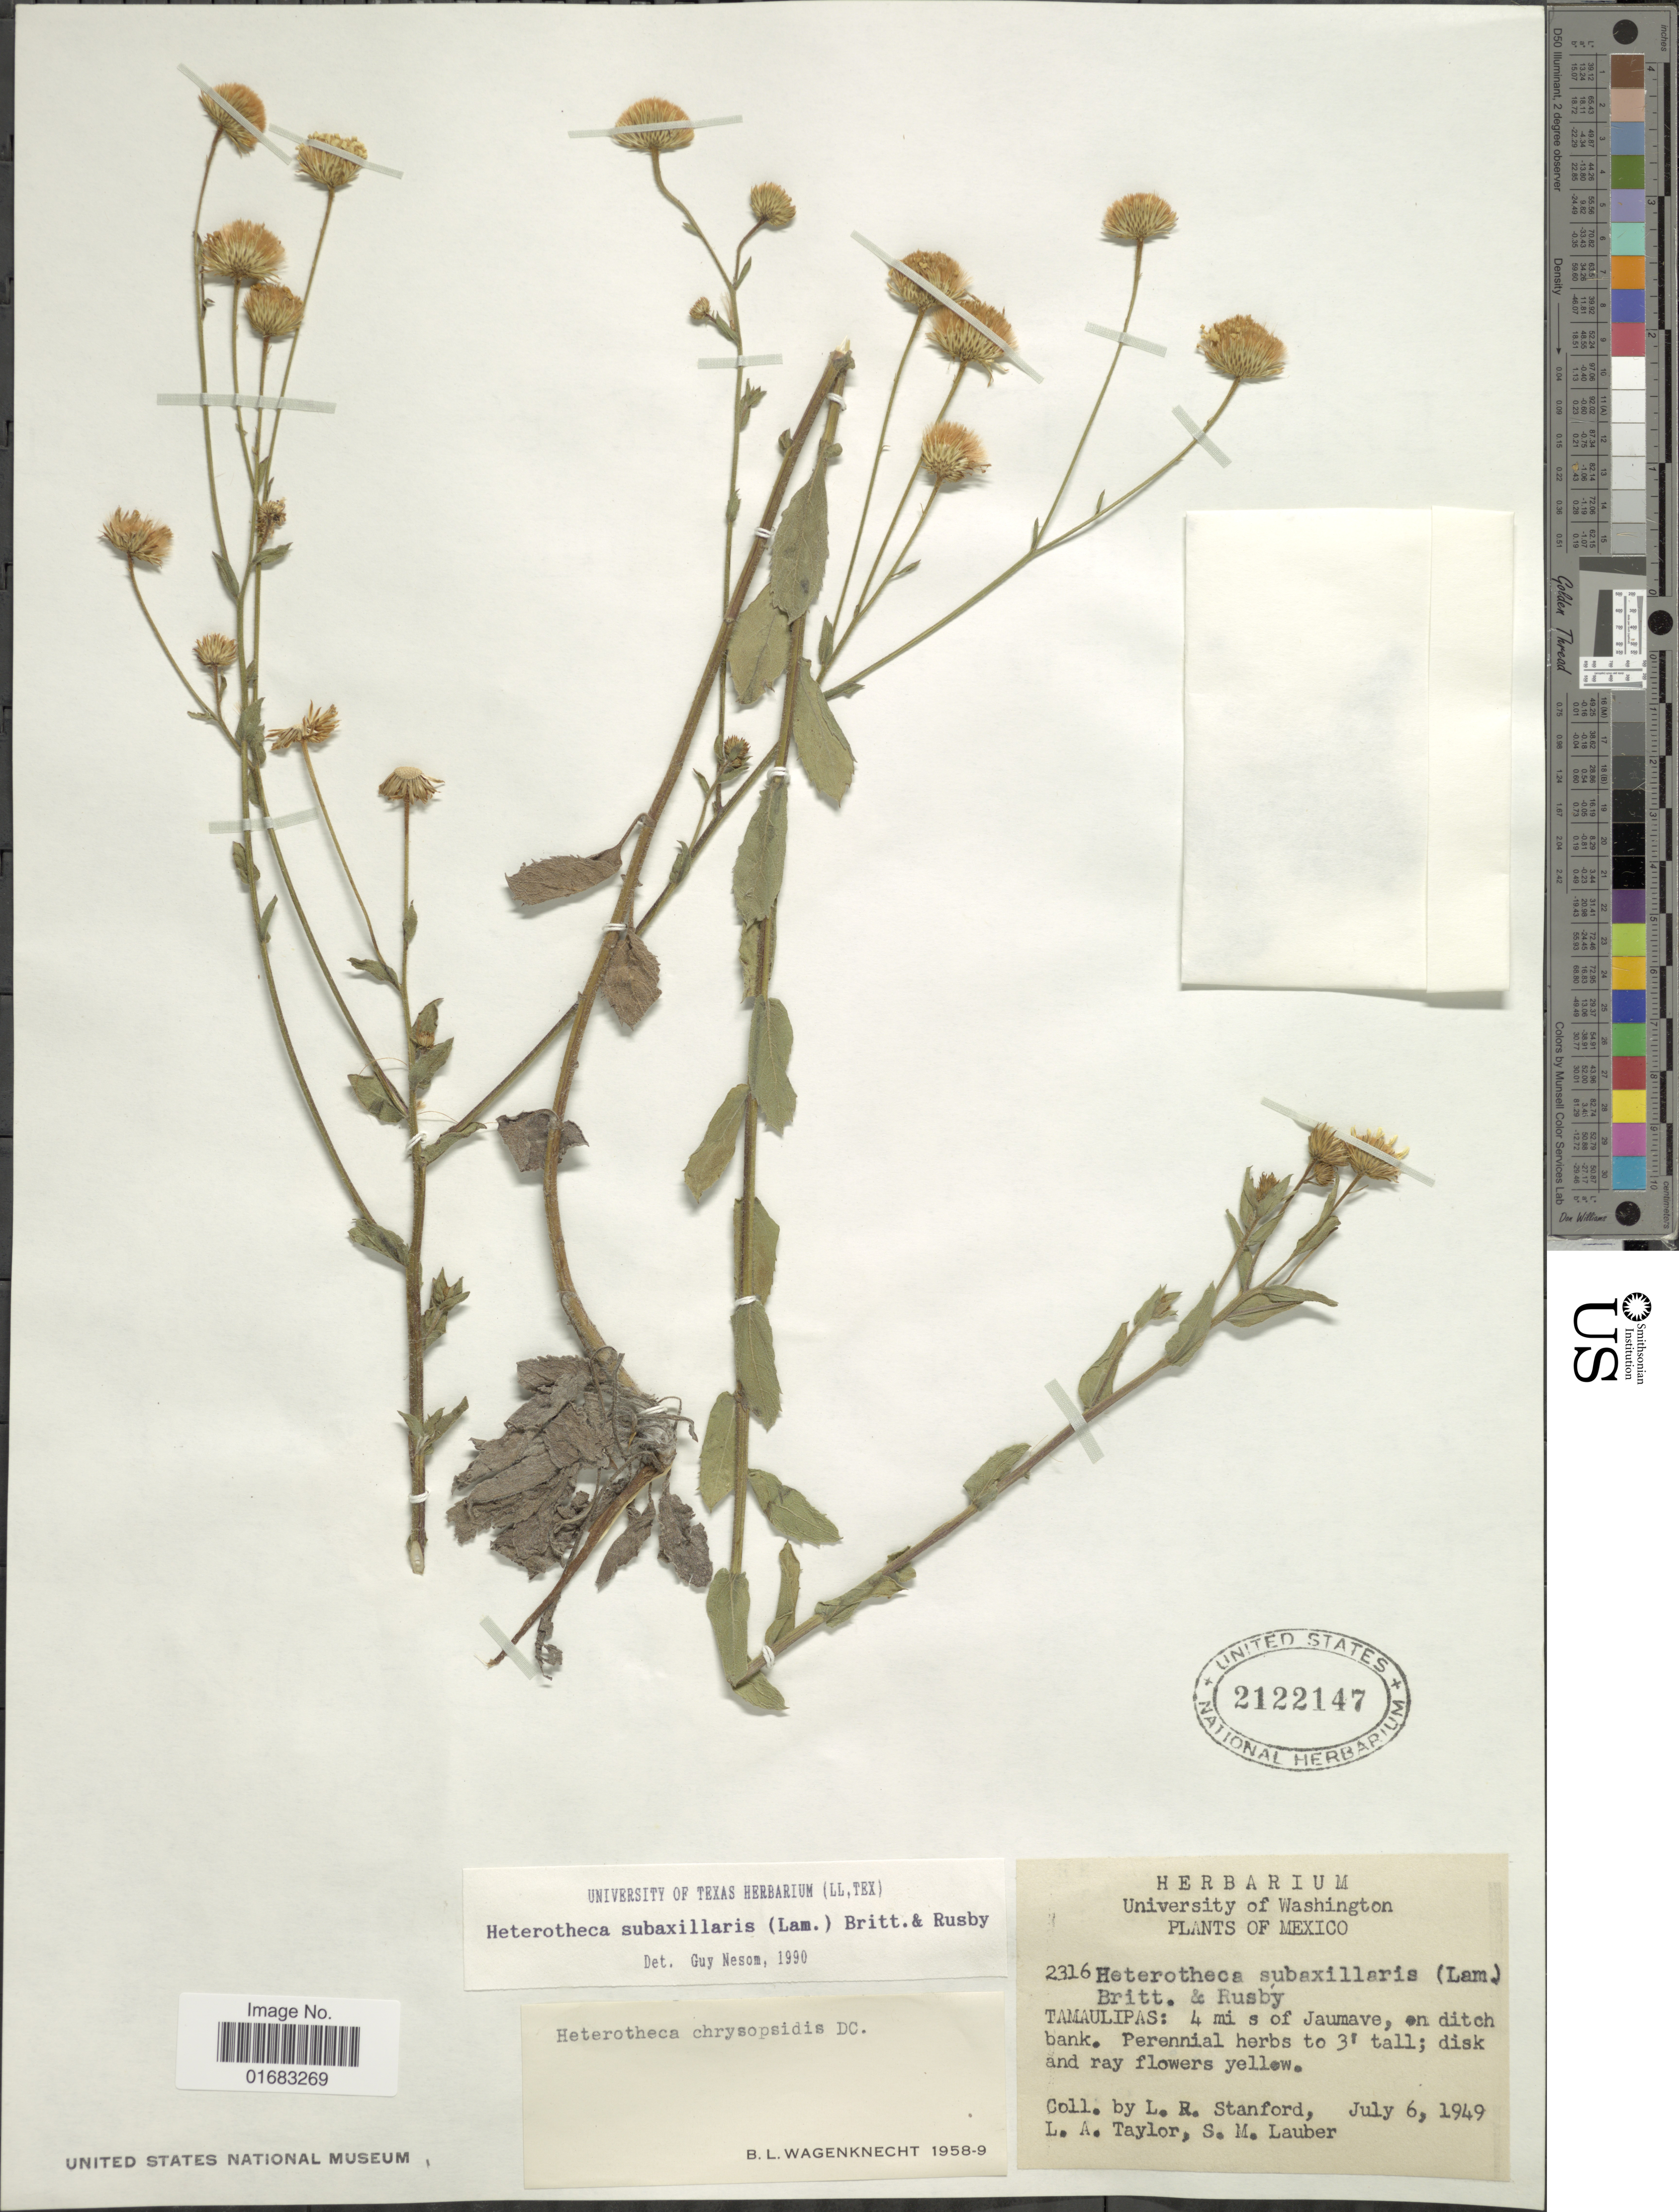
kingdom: Plantae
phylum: Tracheophyta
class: Magnoliopsida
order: Asterales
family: Asteraceae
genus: Heterotheca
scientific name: Heterotheca subaxillaris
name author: (Lam.) Britton & Rusby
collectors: L. R. Stanford, L. A. Taylor & S. M. Lauber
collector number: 2316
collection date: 1949-07-06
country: Mexico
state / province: Tamaulipas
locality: Mexico. Tamaulipas: 4 mi s of Jaumave en ditch bank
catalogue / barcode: US 2122147